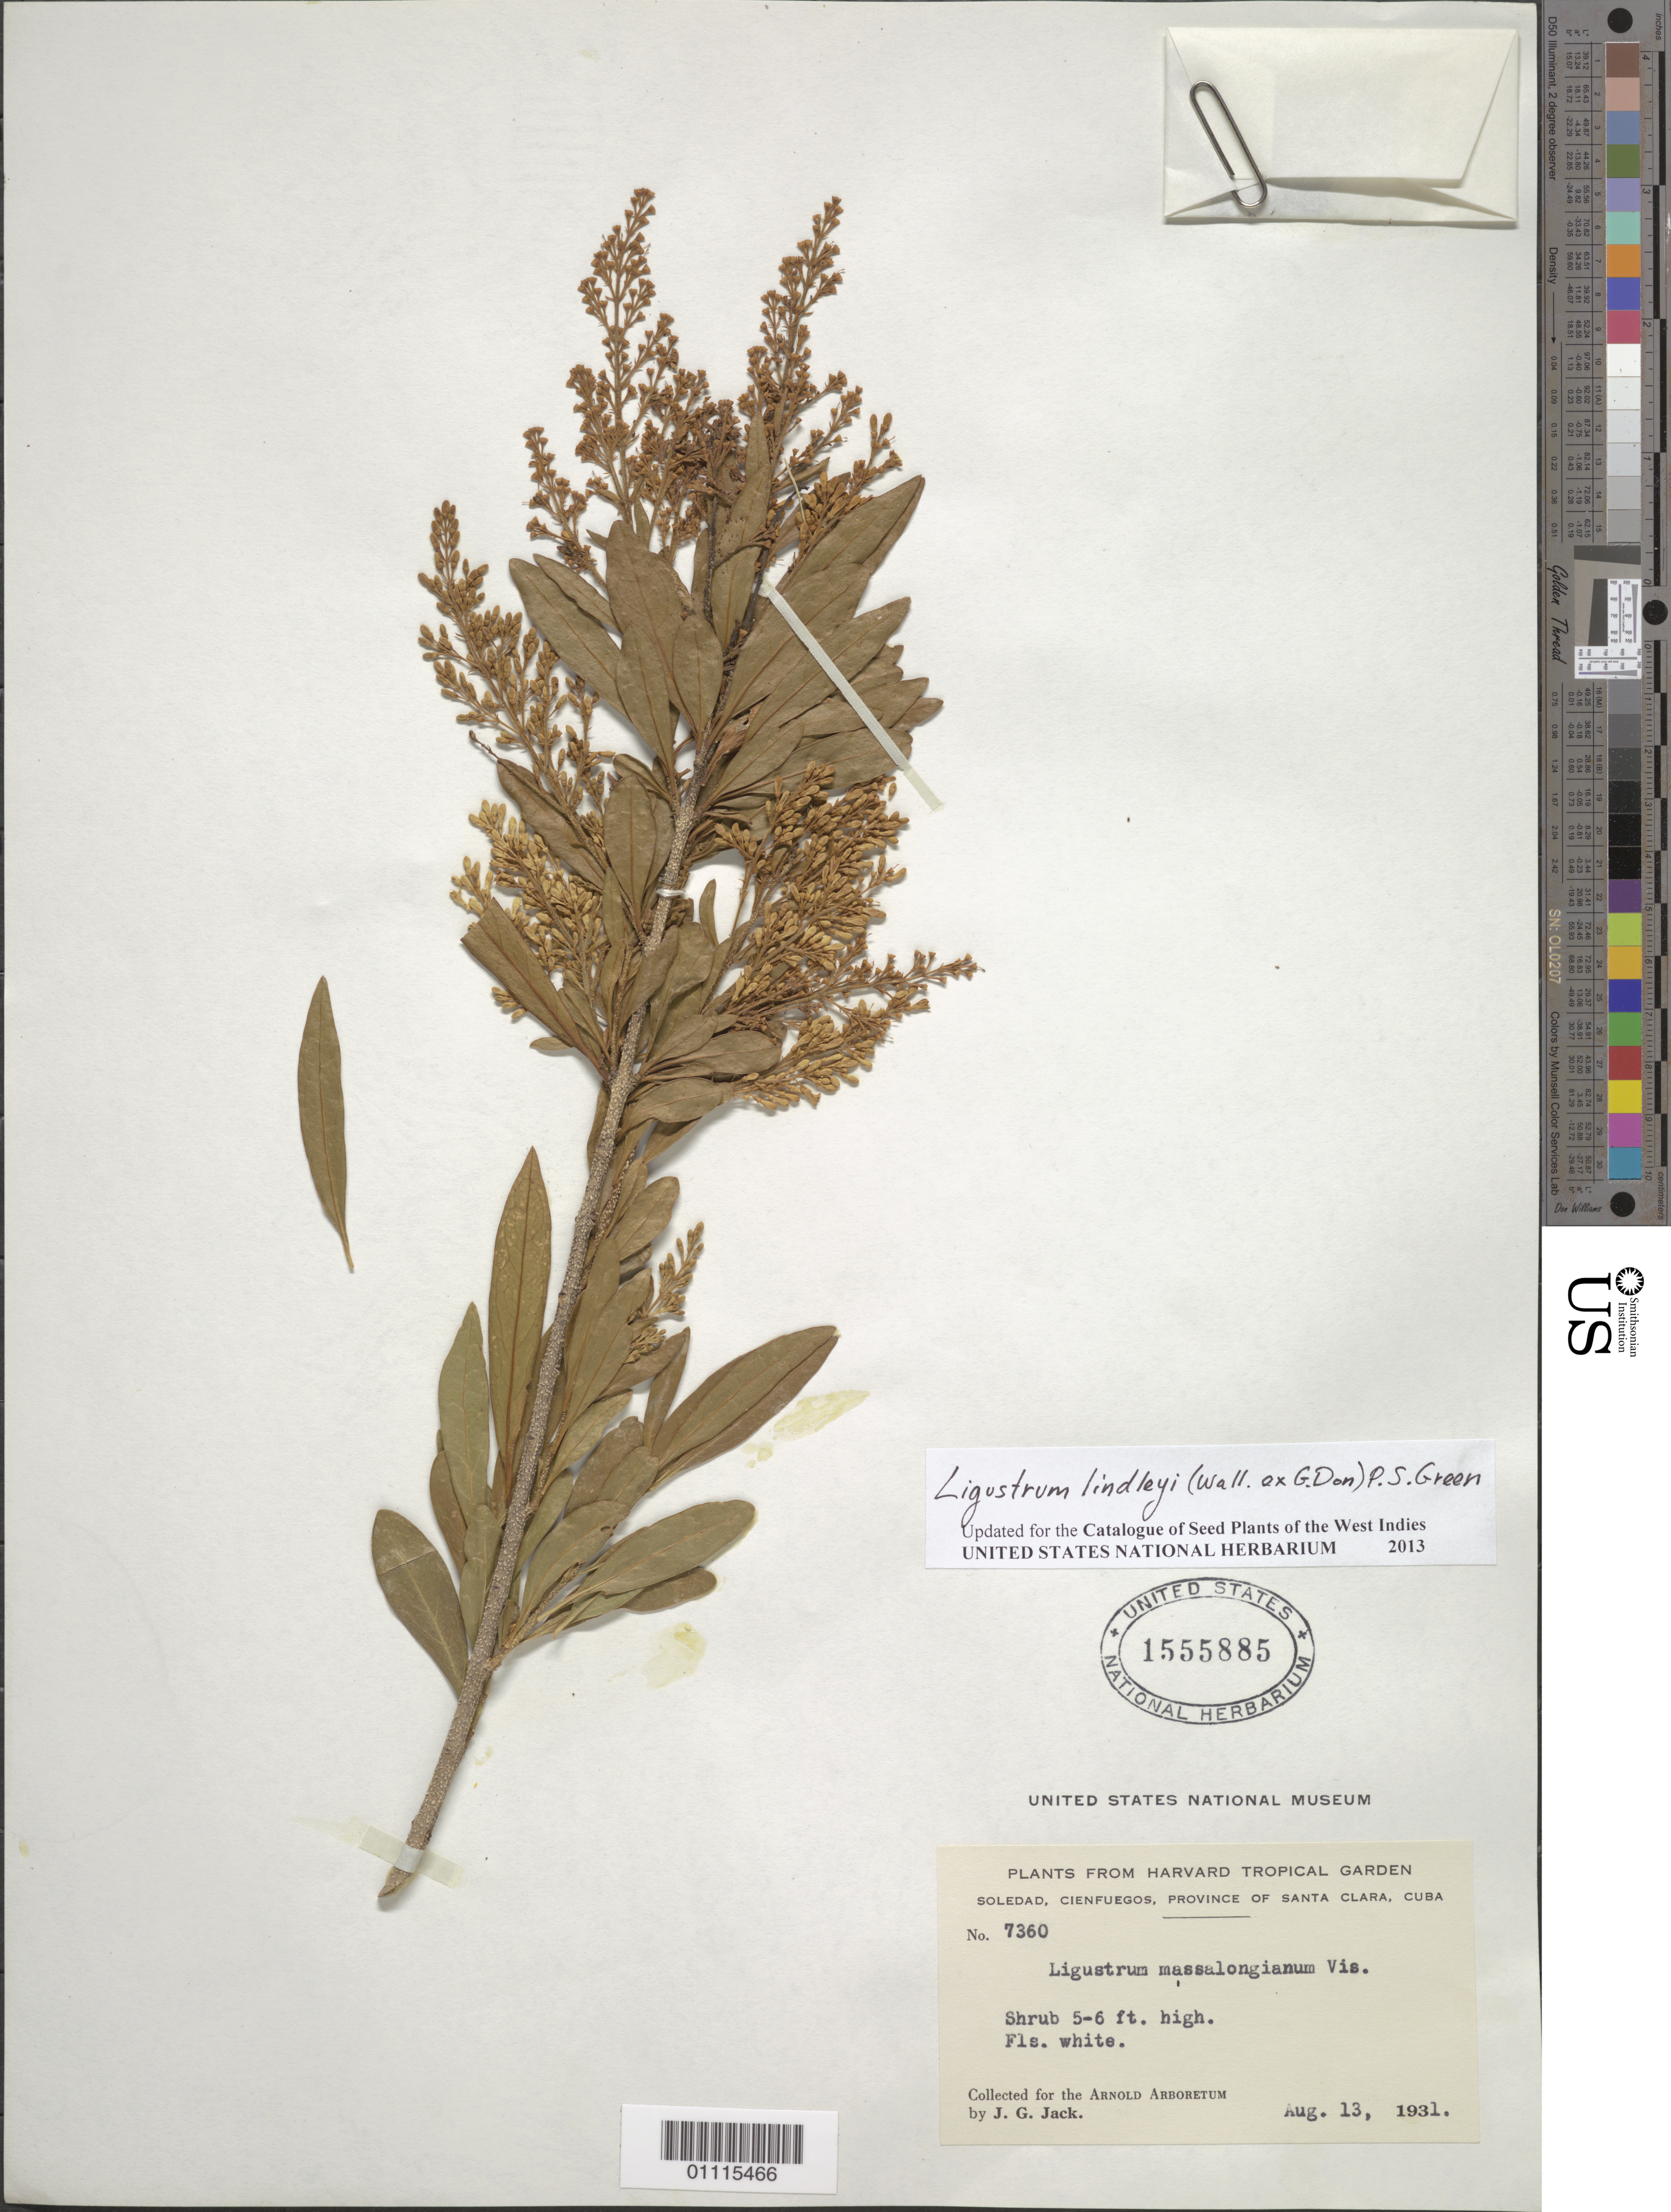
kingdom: Plantae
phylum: Tracheophyta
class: Magnoliopsida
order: Lamiales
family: Oleaceae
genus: Ligustrum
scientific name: Ligustrum lindleyi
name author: (Wall. ex G. Don) P.S. Green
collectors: J. G. Jack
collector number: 7360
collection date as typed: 29 Jun 1929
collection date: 1929-06-29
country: Cuba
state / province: Santa Clara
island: Cuba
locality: Soledad, Cienfuegos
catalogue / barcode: US 1555885